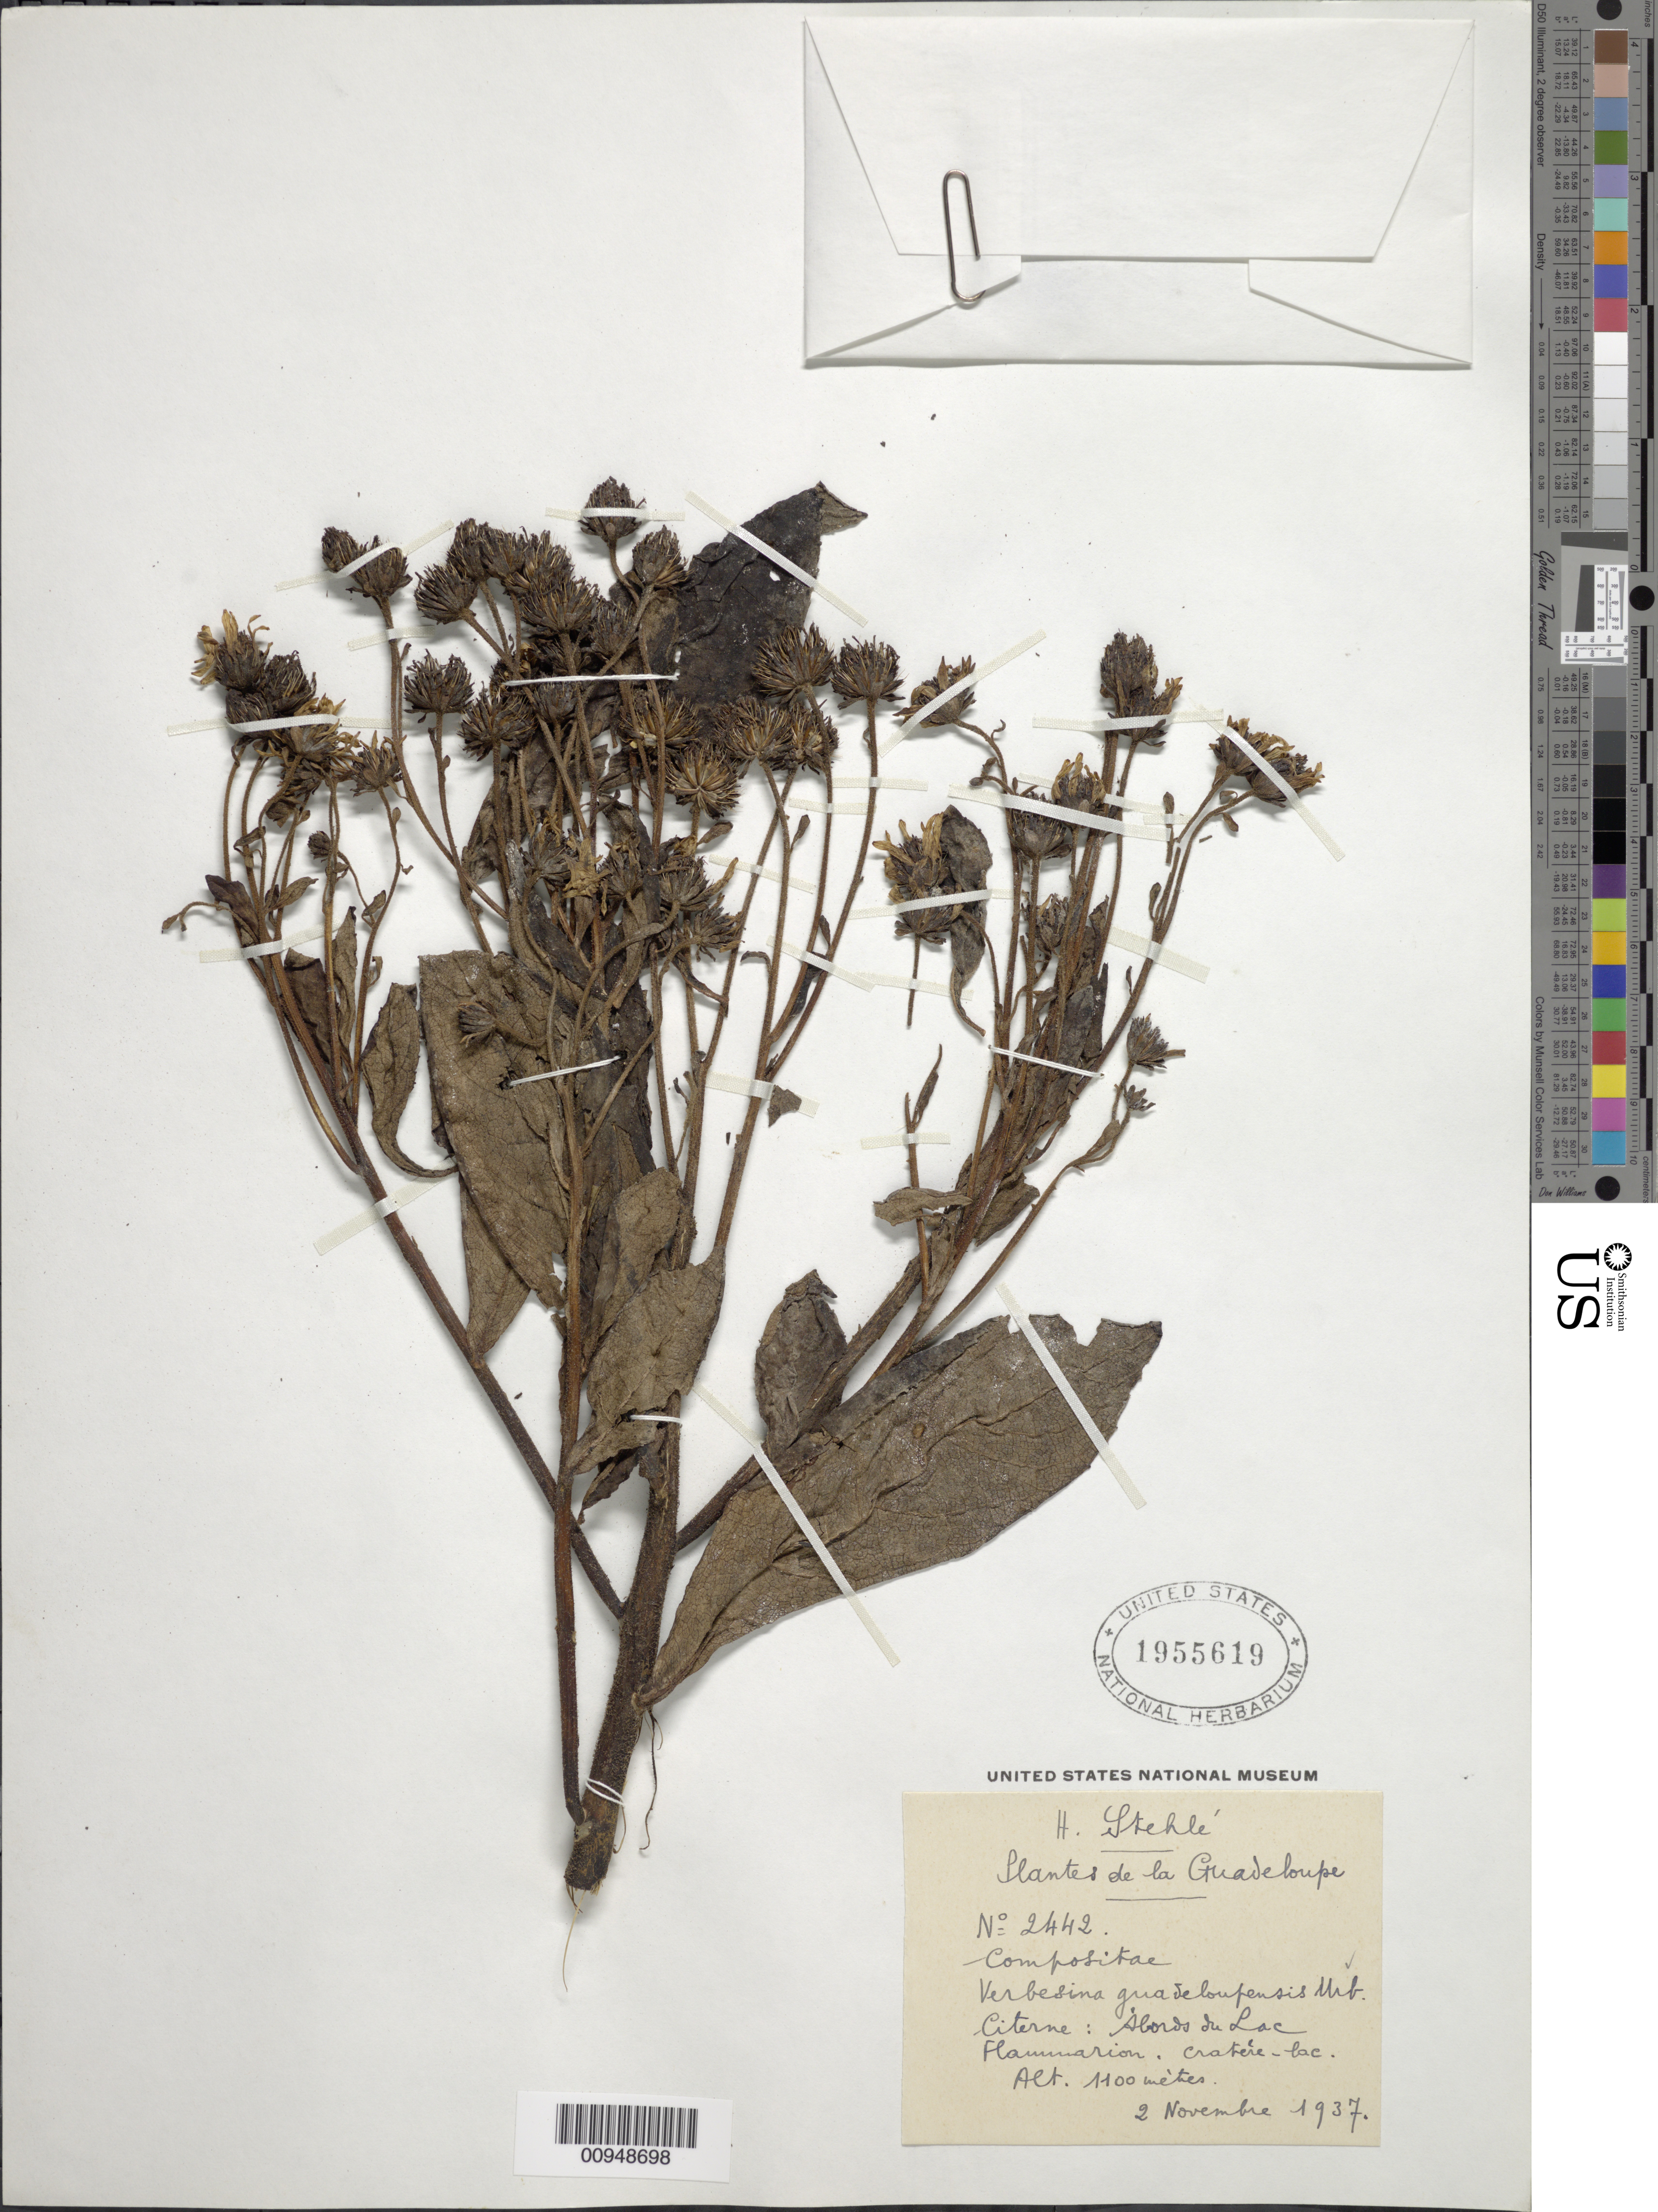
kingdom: Plantae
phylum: Tracheophyta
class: Magnoliopsida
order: Asterales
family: Asteraceae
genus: Verbesina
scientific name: Verbesina guadeloupensis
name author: Urb.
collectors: H. Stehlé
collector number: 2442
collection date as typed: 02 Nov 1937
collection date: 1937-11-02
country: Guadeloupe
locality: Abords du Lac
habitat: Cratére lac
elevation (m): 1100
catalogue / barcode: US 1955619